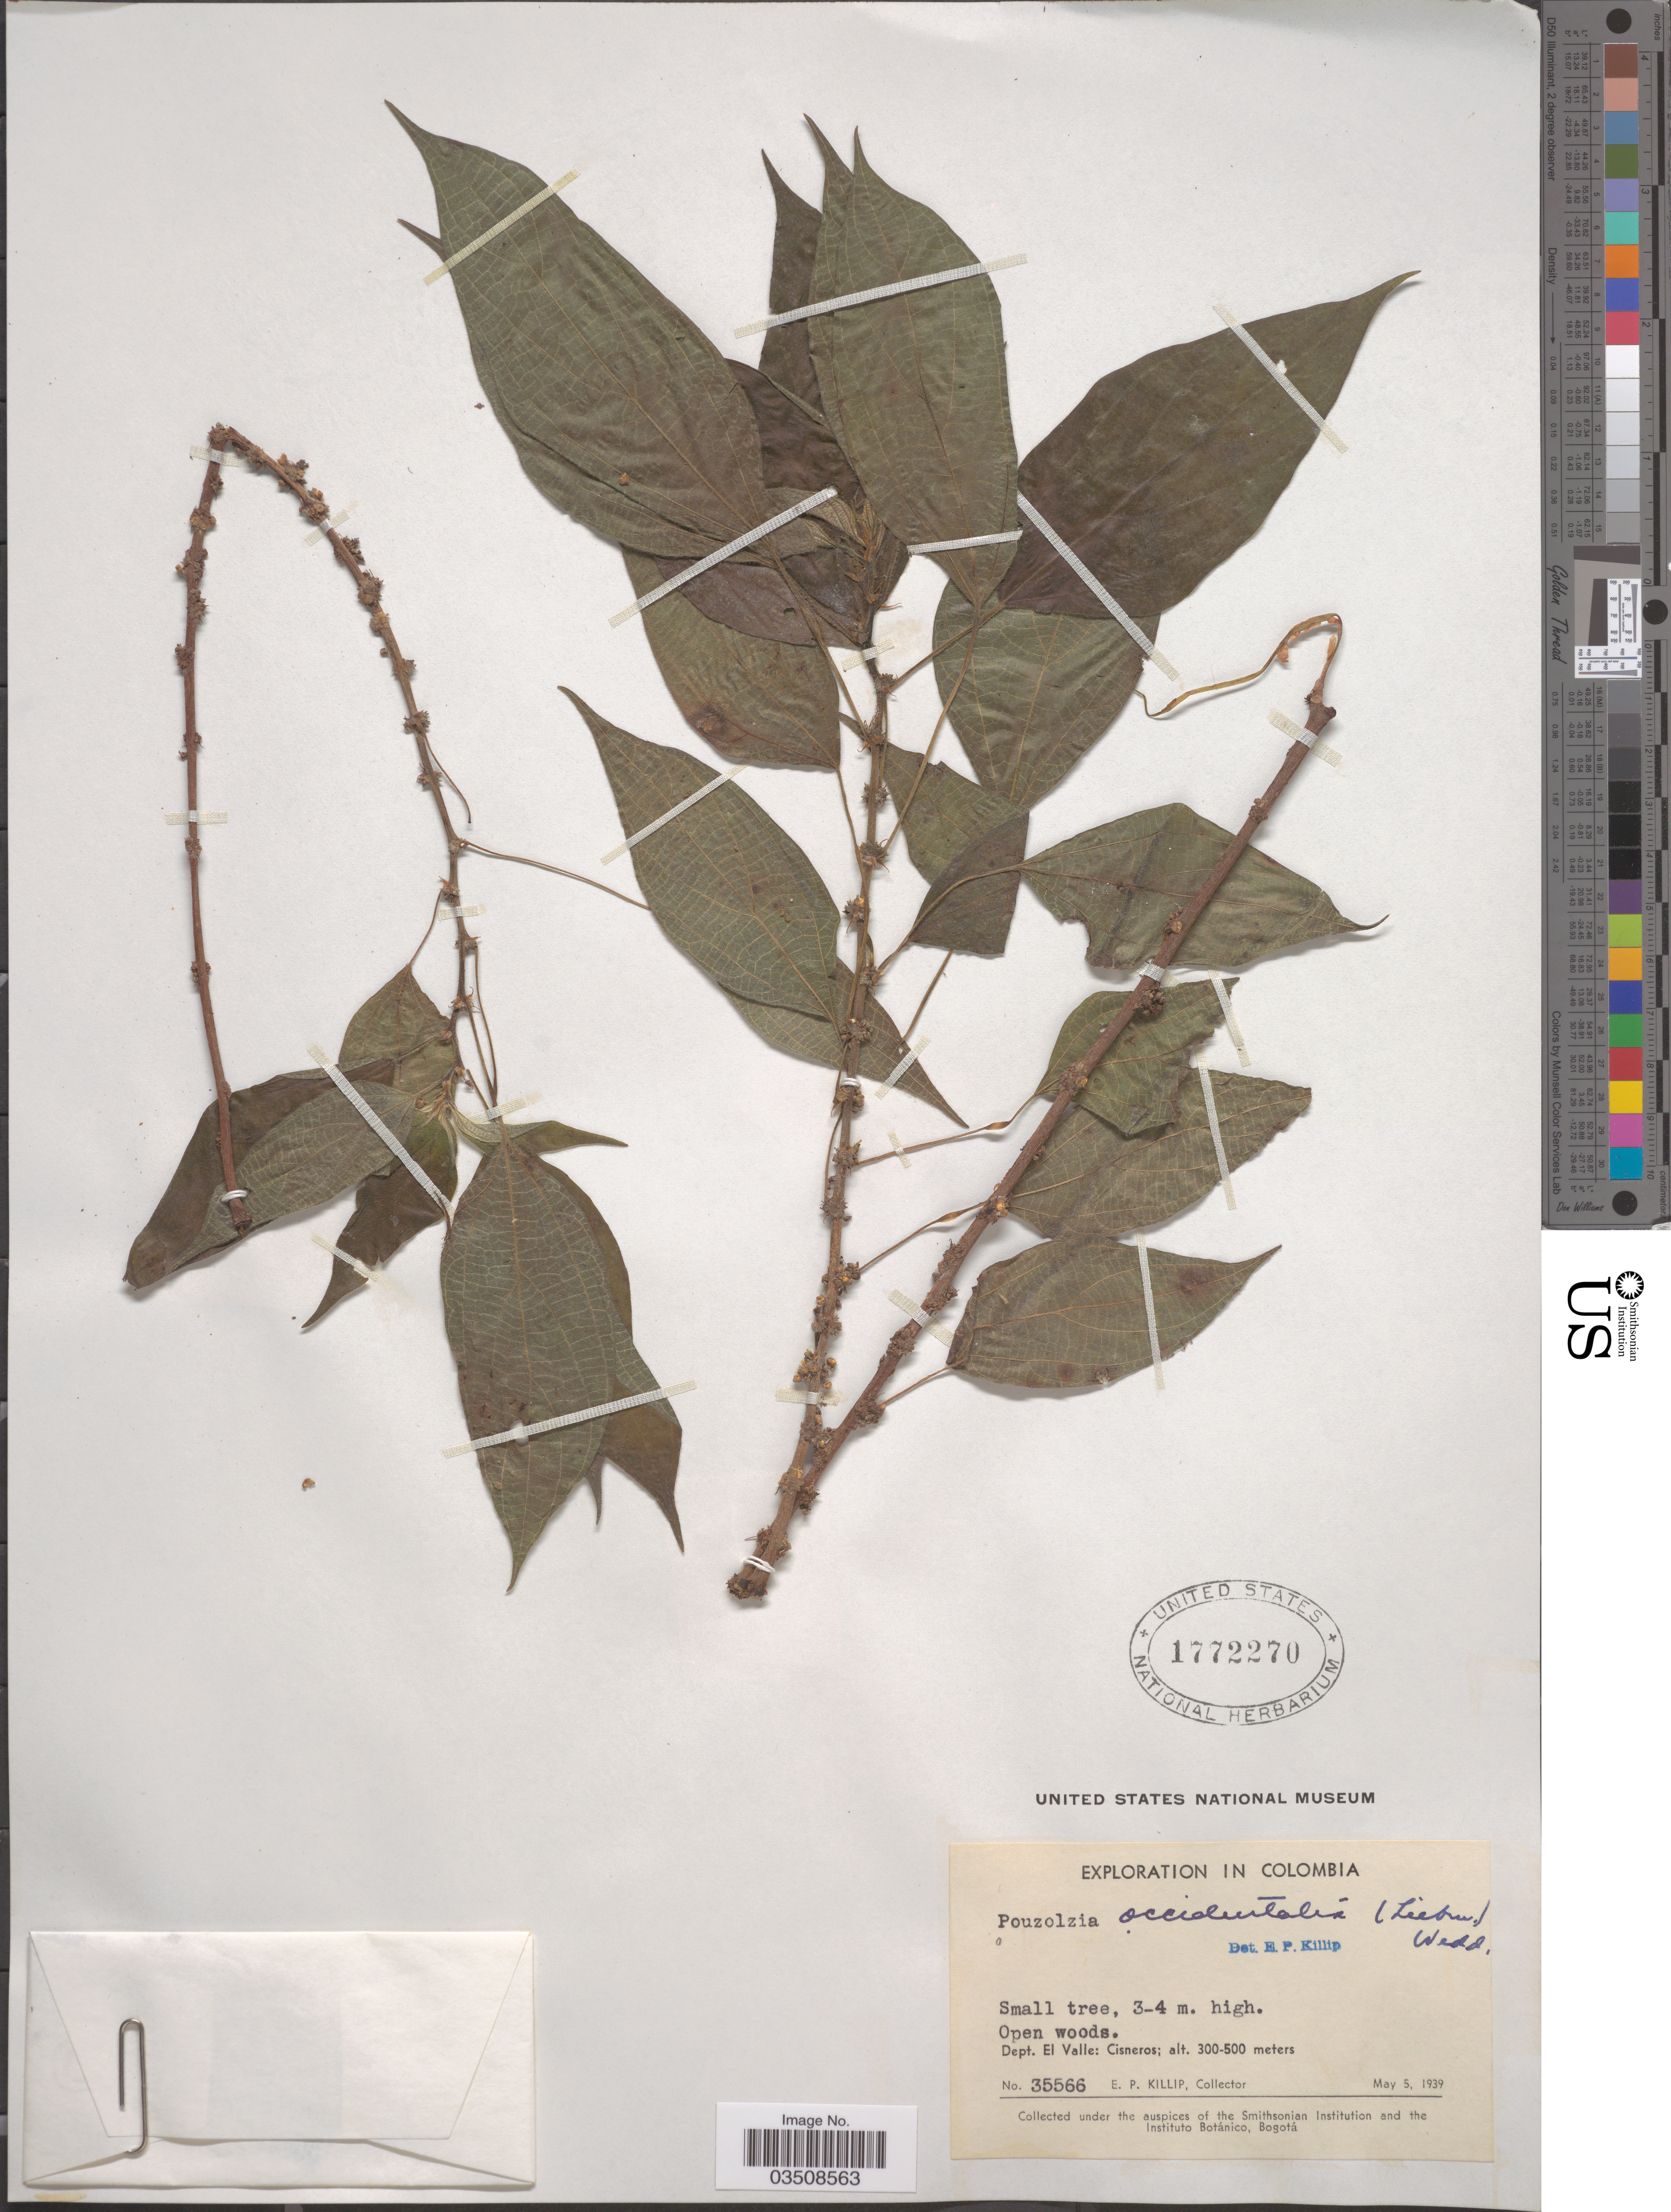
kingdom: Plantae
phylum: Tracheophyta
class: Magnoliopsida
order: Rosales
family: Urticaceae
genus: Pouzolzia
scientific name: Pouzolzia occidentalis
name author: (Liebm.) Wedd.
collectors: E. P. Killip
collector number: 35566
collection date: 1939-05-05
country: Colombia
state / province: Valle del Cauca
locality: Dept. El Valle: Cisneros.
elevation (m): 300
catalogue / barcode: US 1772270